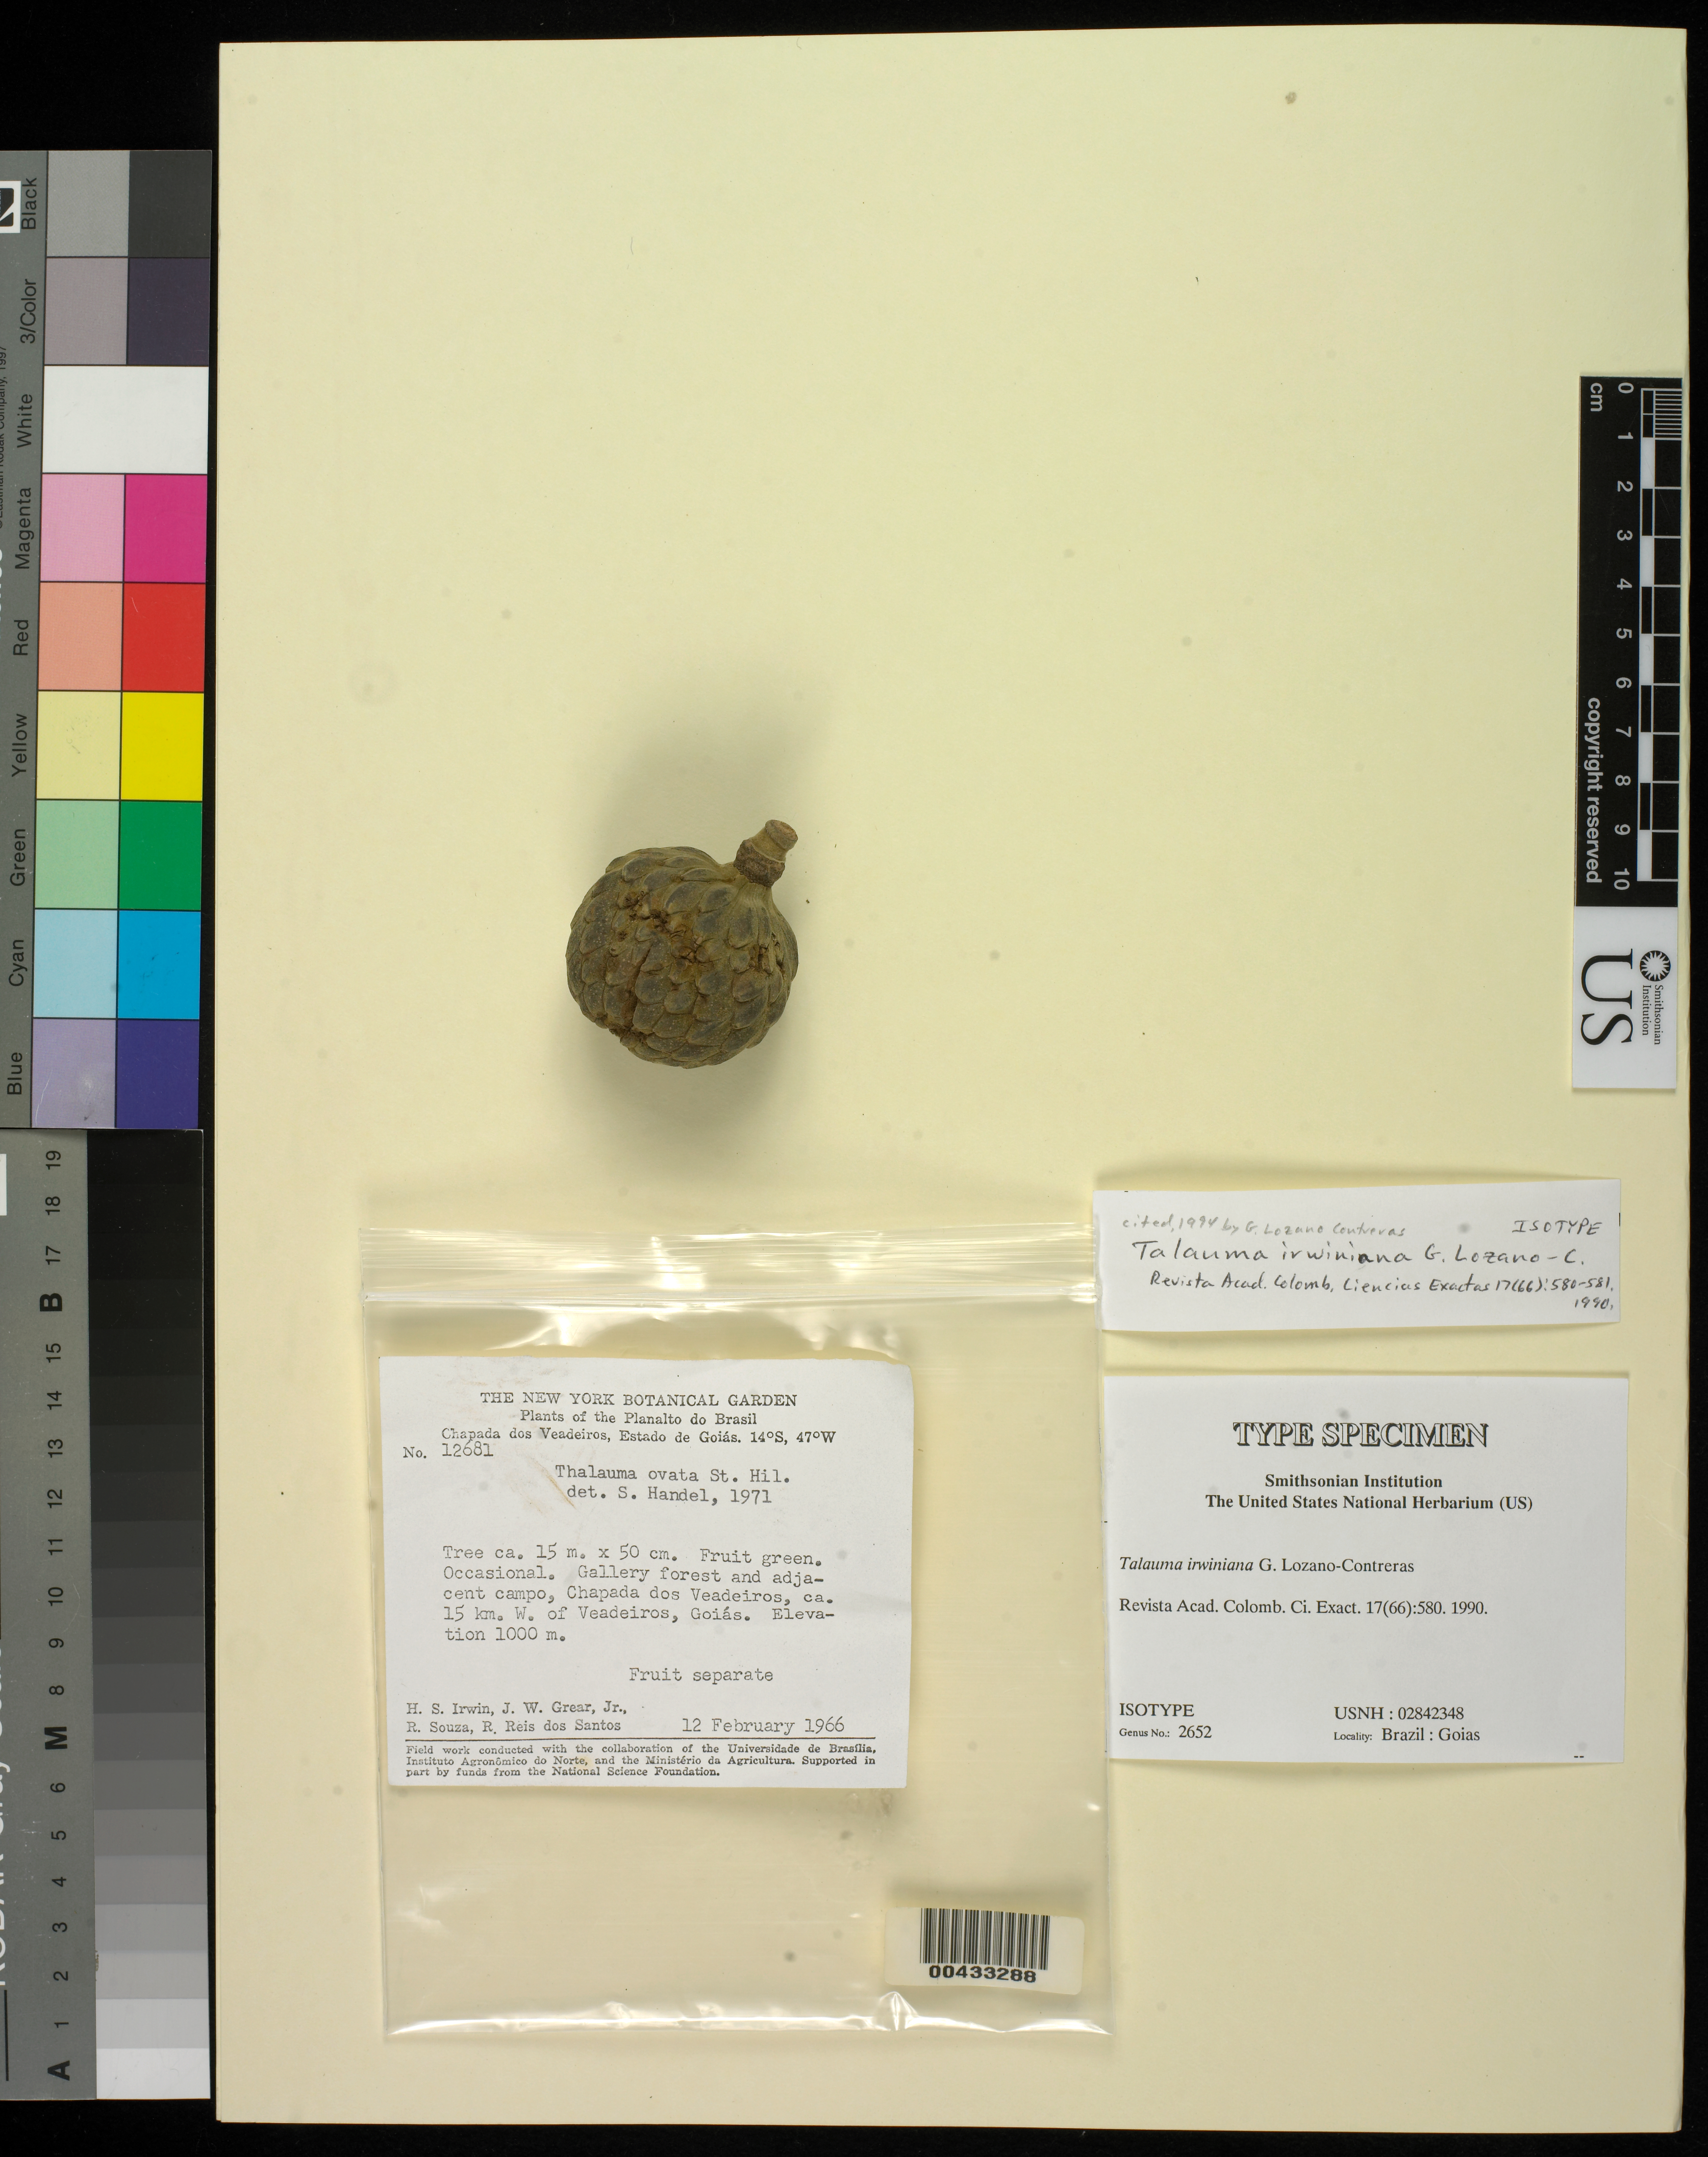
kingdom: Plantae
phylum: Tracheophyta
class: Magnoliopsida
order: Magnoliales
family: Magnoliaceae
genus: Talauma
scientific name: Talauma irwiniana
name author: Lozano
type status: Isotype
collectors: H. Irwin, J. W. Grear, R. Souza & S. G. Fonsêca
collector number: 12681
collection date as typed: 12 Feb 1966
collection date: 1966-02-12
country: Brazil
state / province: Goiás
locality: Chapada dos Veadeiros, ca. 15 km W of Veadeiros.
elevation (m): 1000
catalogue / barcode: US 2842348